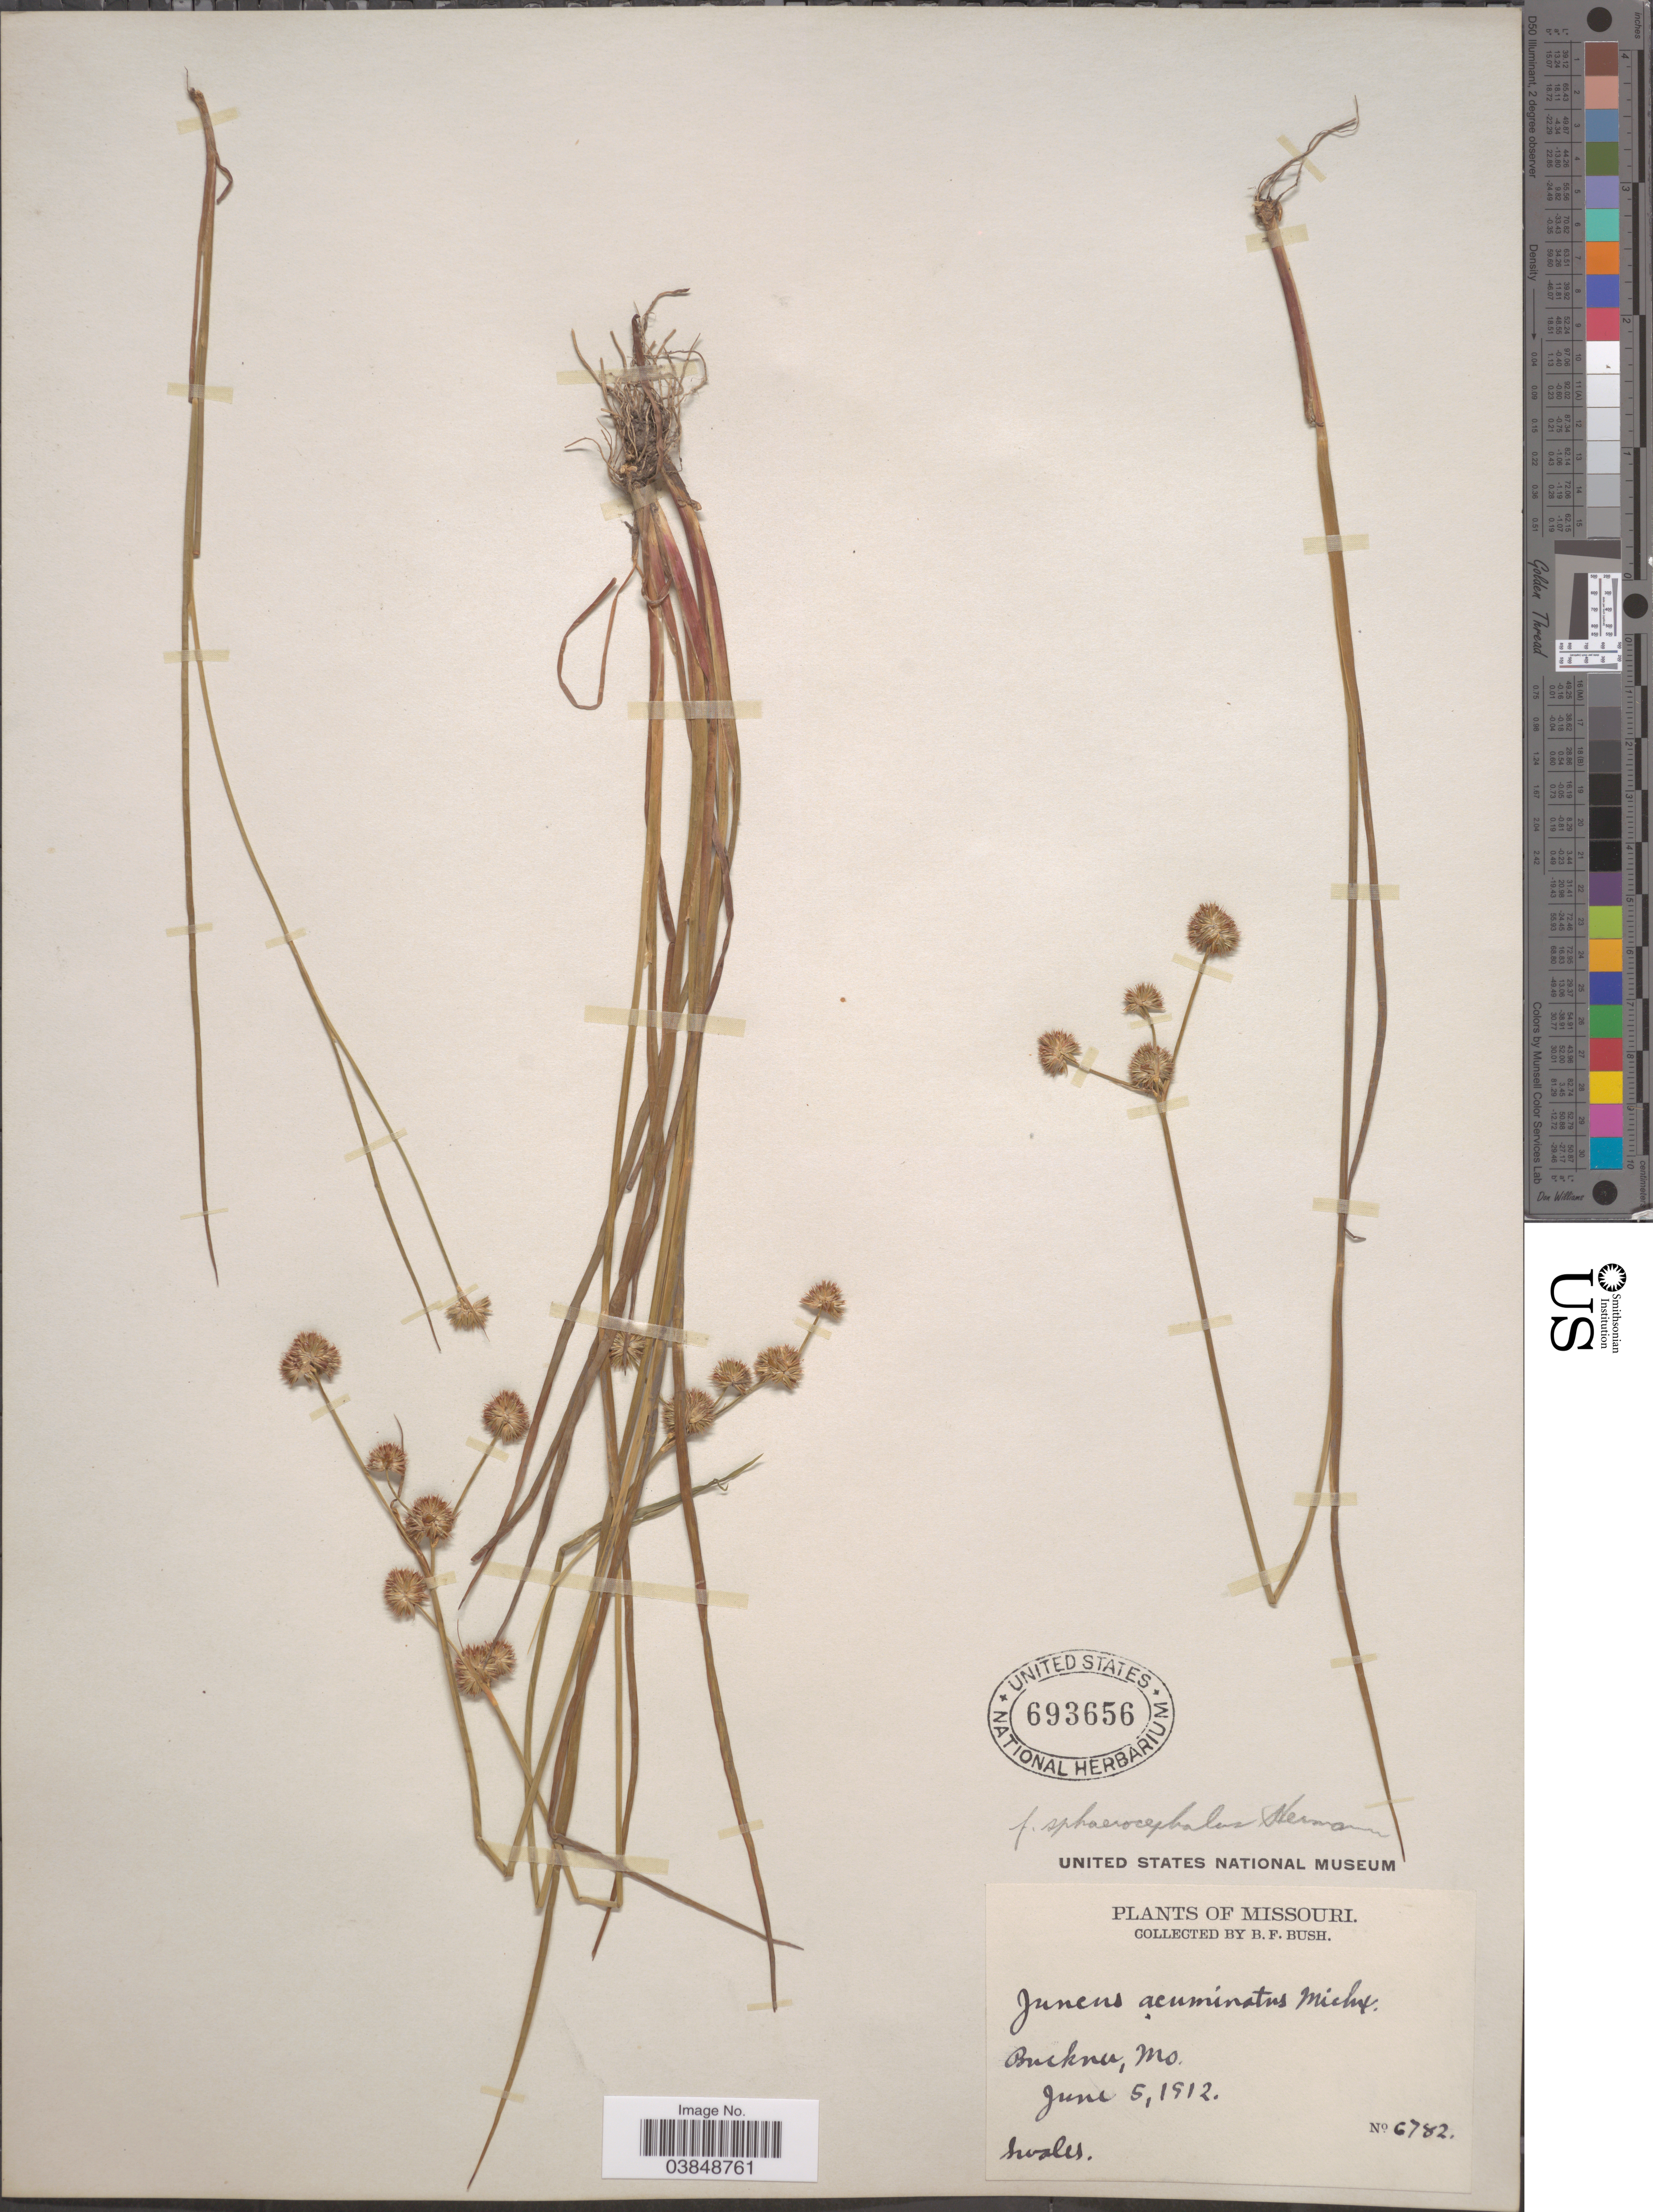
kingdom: Plantae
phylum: Tracheophyta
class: Liliopsida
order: Poales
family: Juncaceae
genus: Juncus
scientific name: Juncus acuminatus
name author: Michx.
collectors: B. F. Bush & -. Swales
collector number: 6782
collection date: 1912-06-05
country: United States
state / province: Missouri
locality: Buckner.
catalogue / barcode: US 693656